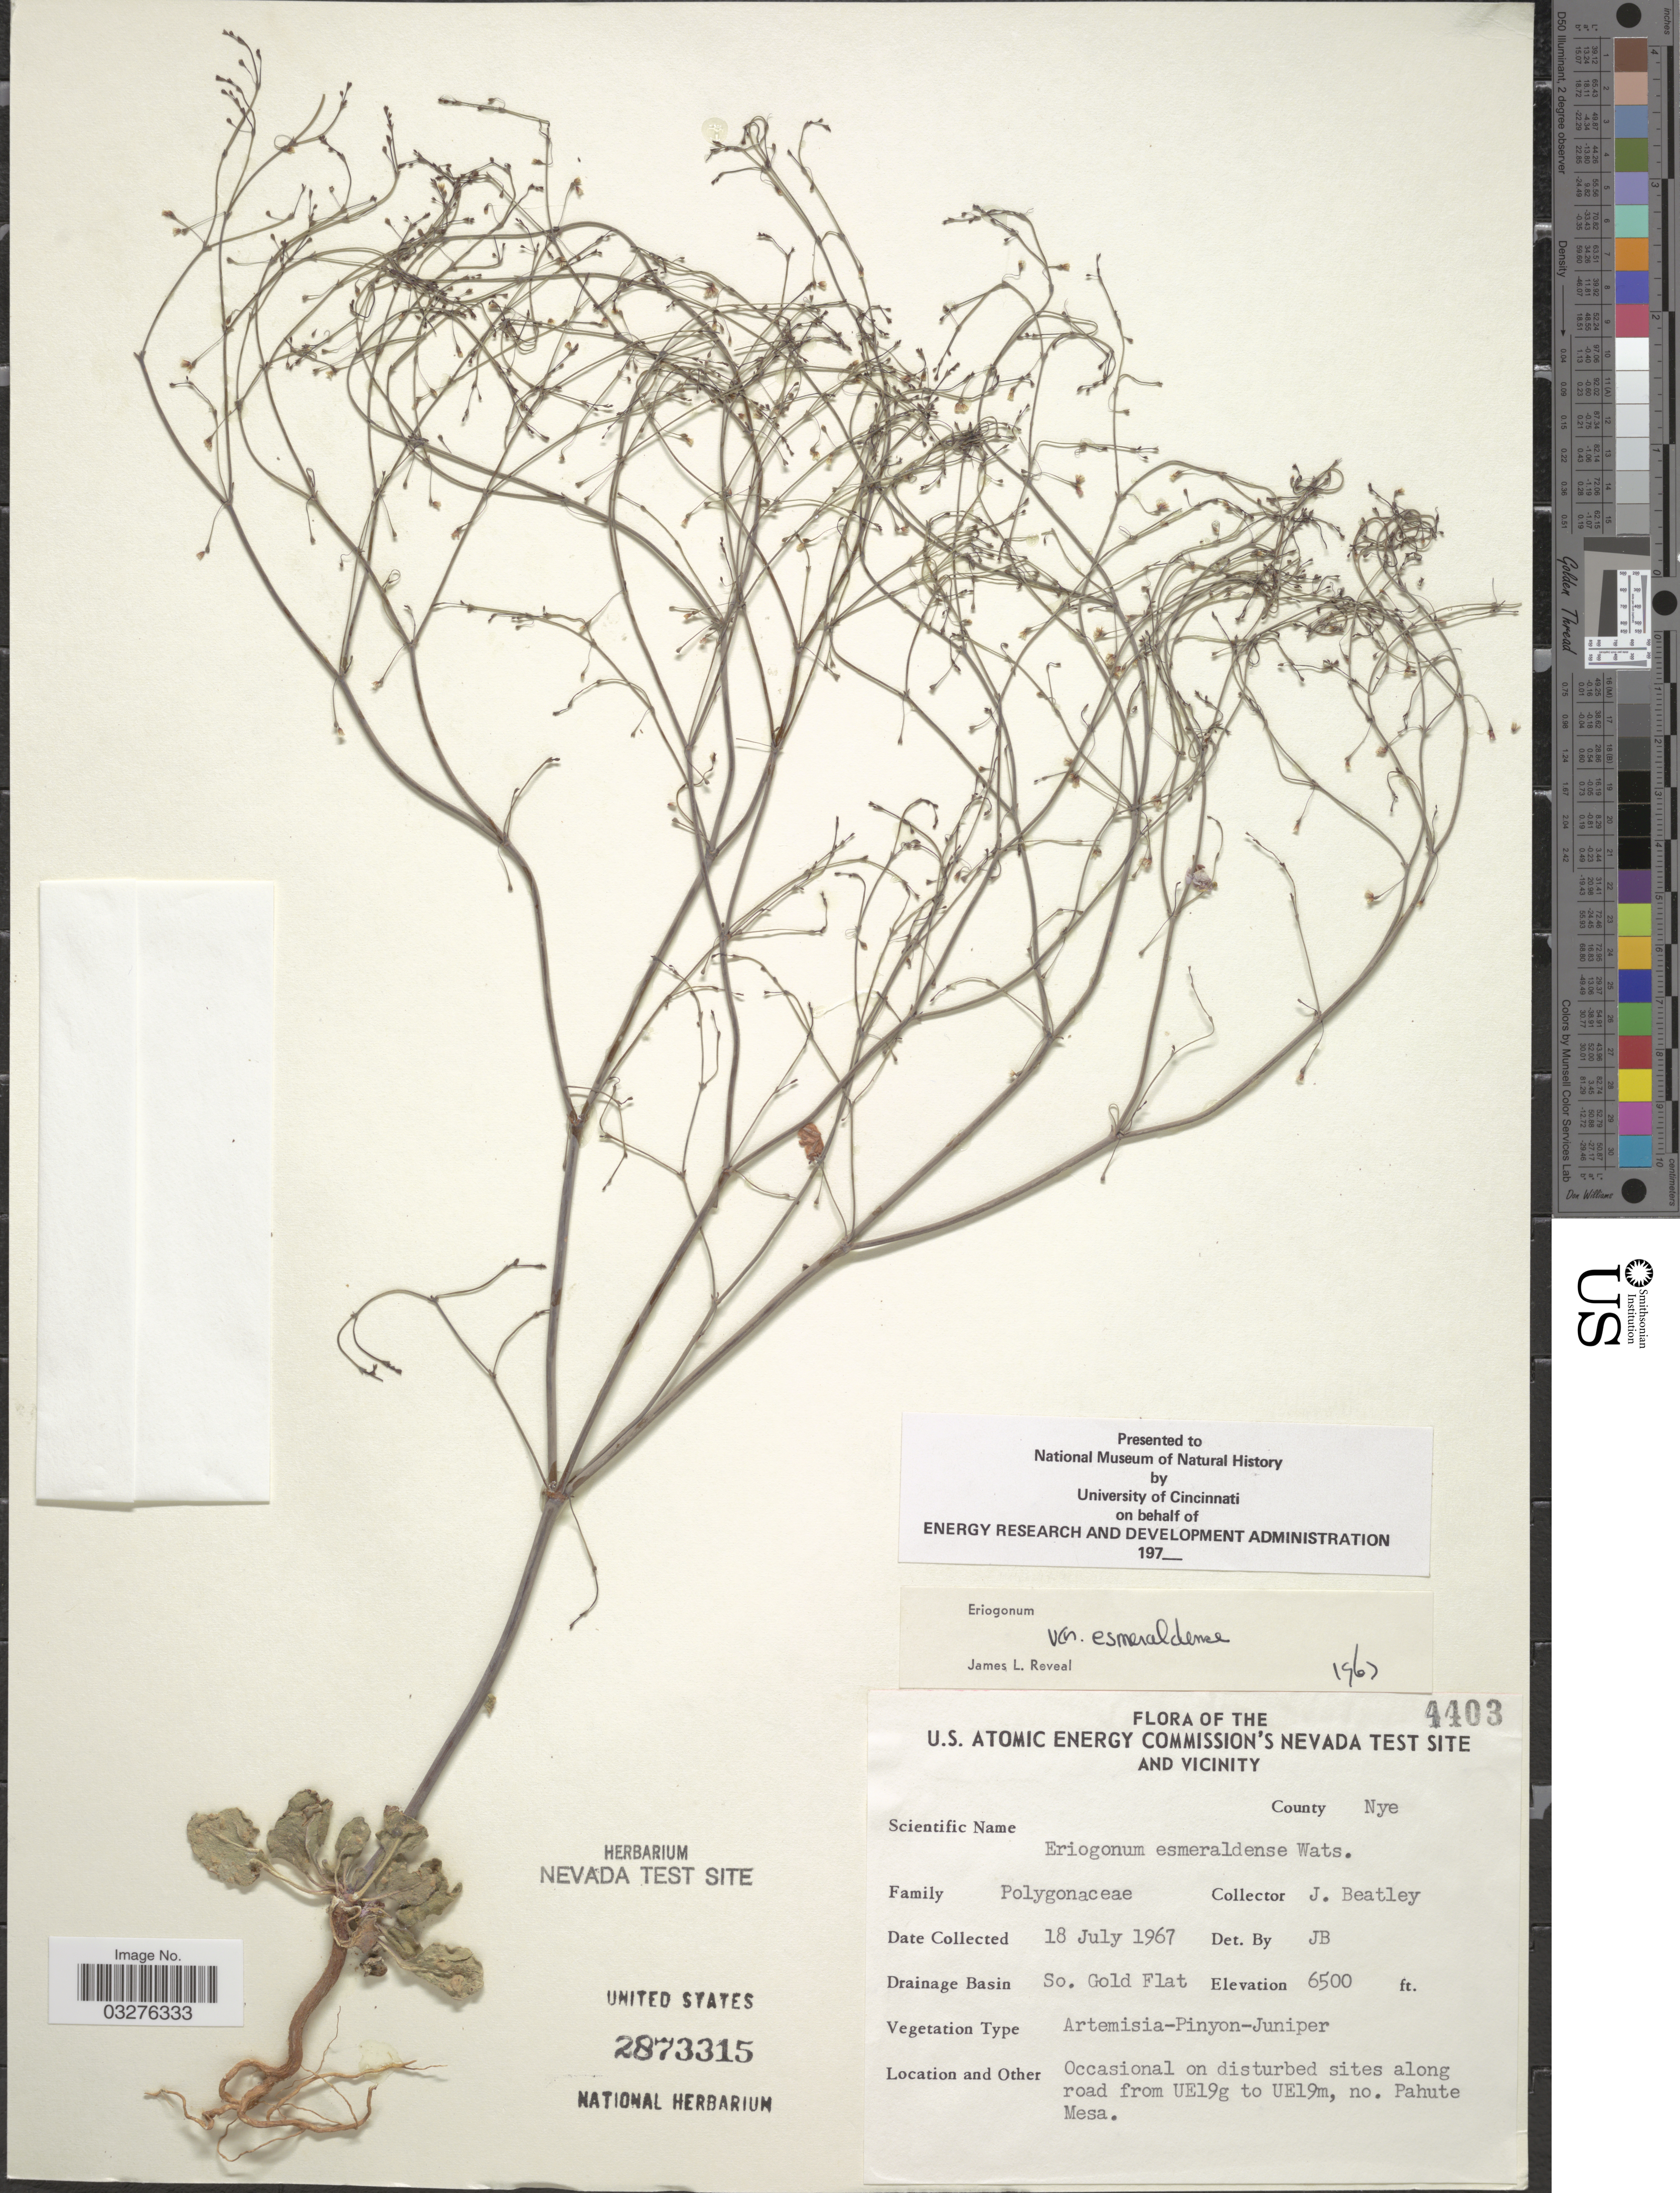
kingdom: Plantae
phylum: Tracheophyta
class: Magnoliopsida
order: Caryophyllales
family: Polygonaceae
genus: Eriogonum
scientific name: Eriogonum esmeraldense var. esmeraldense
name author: S. Watson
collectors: J. C. Beatley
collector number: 4403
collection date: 1967-07-18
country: United States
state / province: Nevada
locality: U.S. Atomic Energy Commission's Nevada Test Site and vicinity, County Nye, Drainage Basin So. Gold Flat, Occasional on disturbed sites along road from UE19g to UE19m, no. Pahute Mesa.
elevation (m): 1981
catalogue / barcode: US 2873315